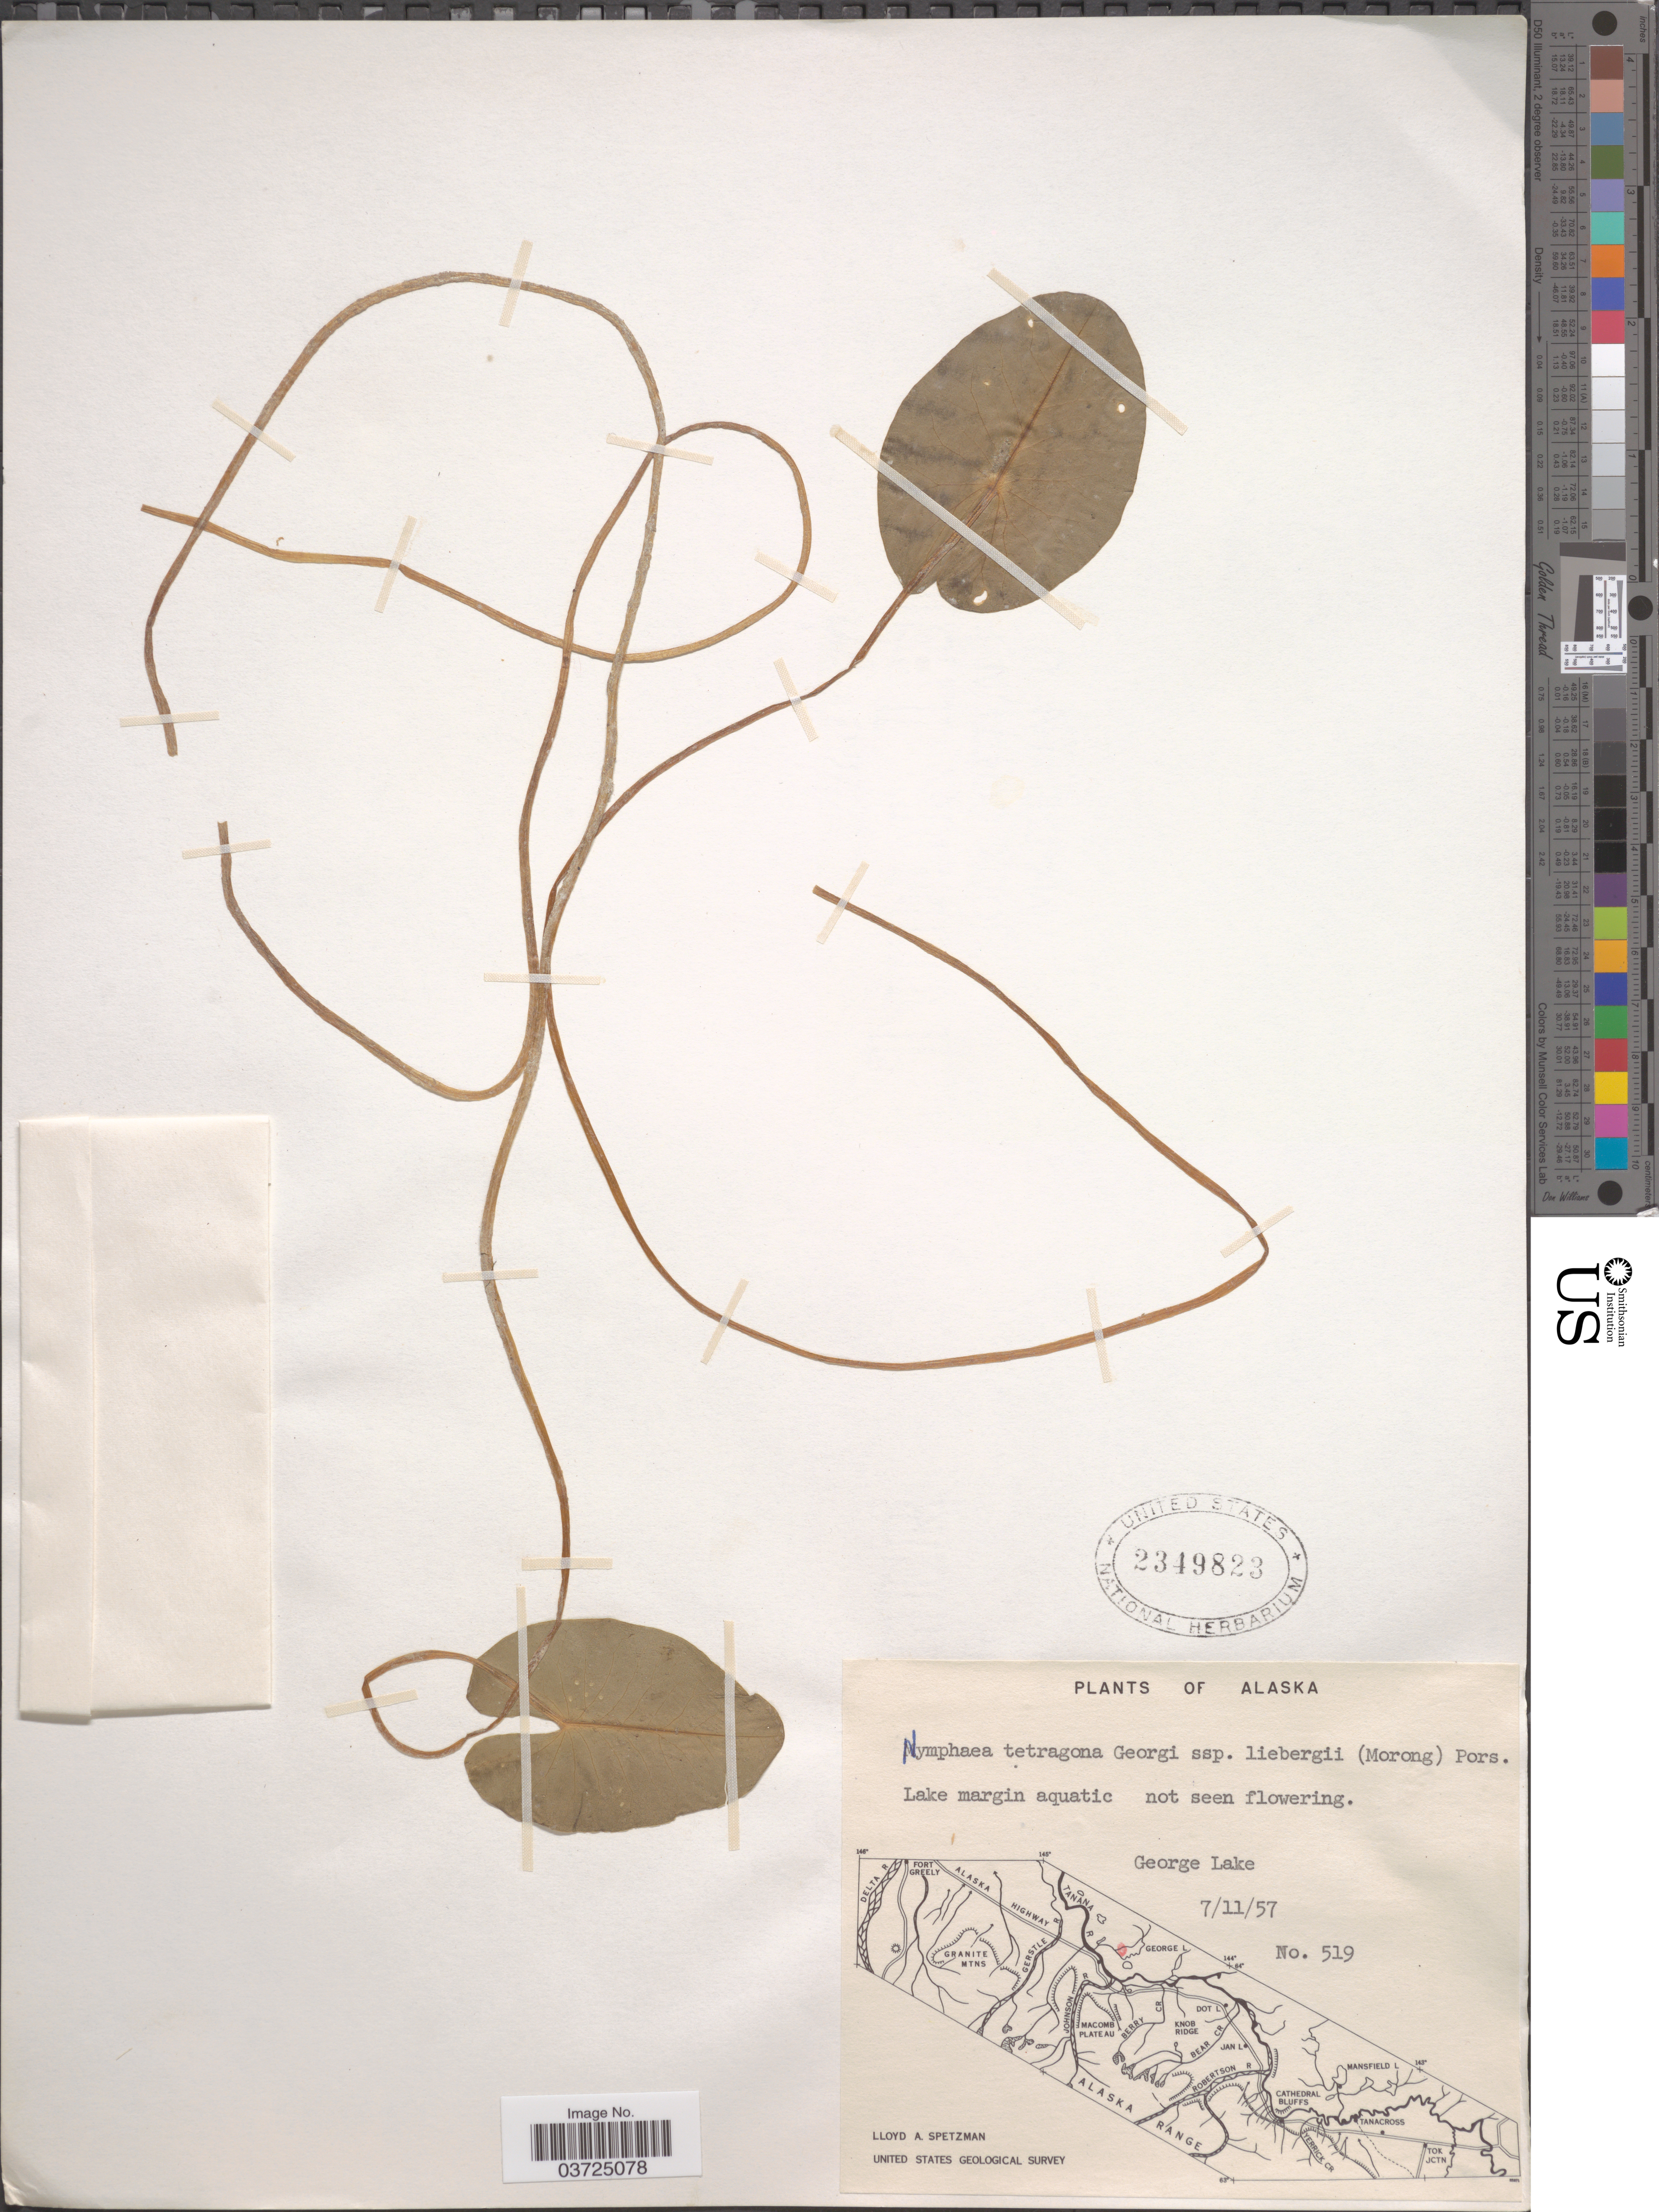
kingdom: Plantae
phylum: Tracheophyta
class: Magnoliopsida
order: Nymphaeales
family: Nymphaeaceae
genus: Nymphaea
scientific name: Nymphaea tetragona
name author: Georgi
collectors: L. Spetzman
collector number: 519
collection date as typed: Transcribed d/m/y: 11/7/57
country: United States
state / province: Alaska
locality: George Lake.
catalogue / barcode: US 2349823